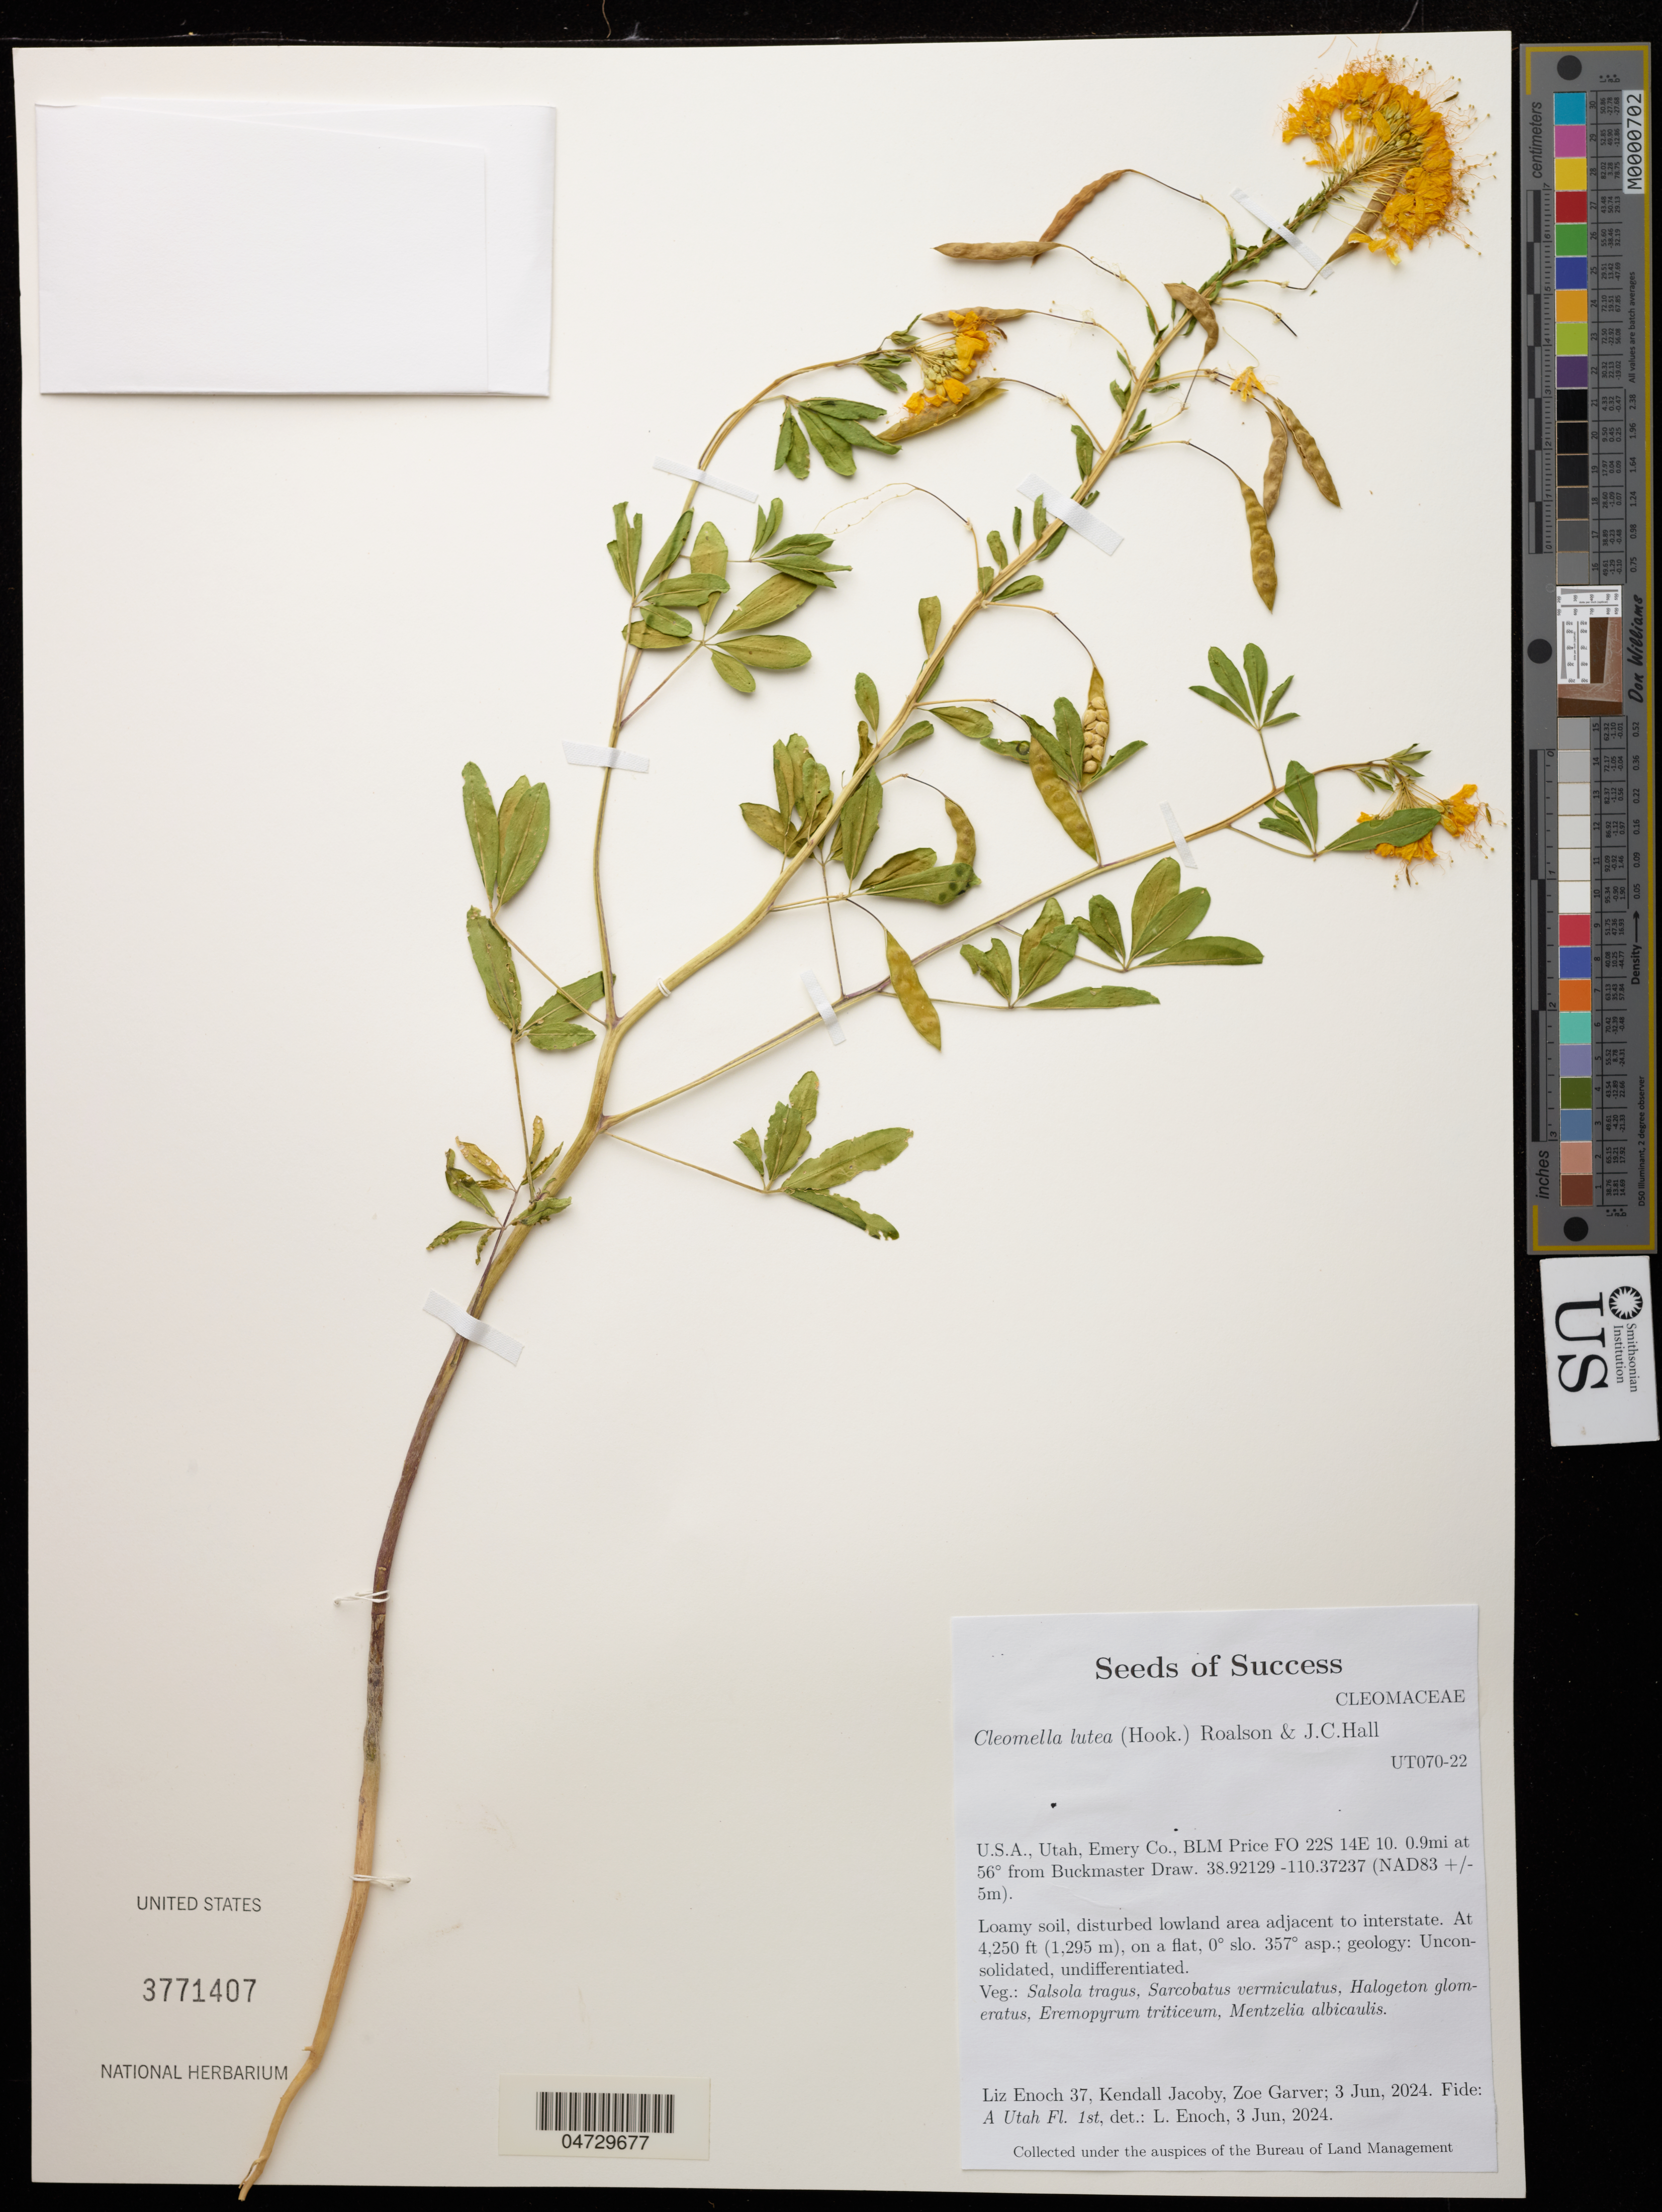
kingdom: Plantae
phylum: Tracheophyta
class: Magnoliopsida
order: Brassicales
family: Cleomaceae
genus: Cleomella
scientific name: Cleomella lutea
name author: (Hook.) Roalson & J.C. Hall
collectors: L. Enoch, K. Jacoby & Z. Garver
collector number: UT070-22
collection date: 2024-06-03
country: United States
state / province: Utah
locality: Emery Co., BLM Price FO 22S 14E 10. 0.9mi at 56° from Buckmaster Draw. (NAD83 +/- 5m).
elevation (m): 1295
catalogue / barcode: US 3771407